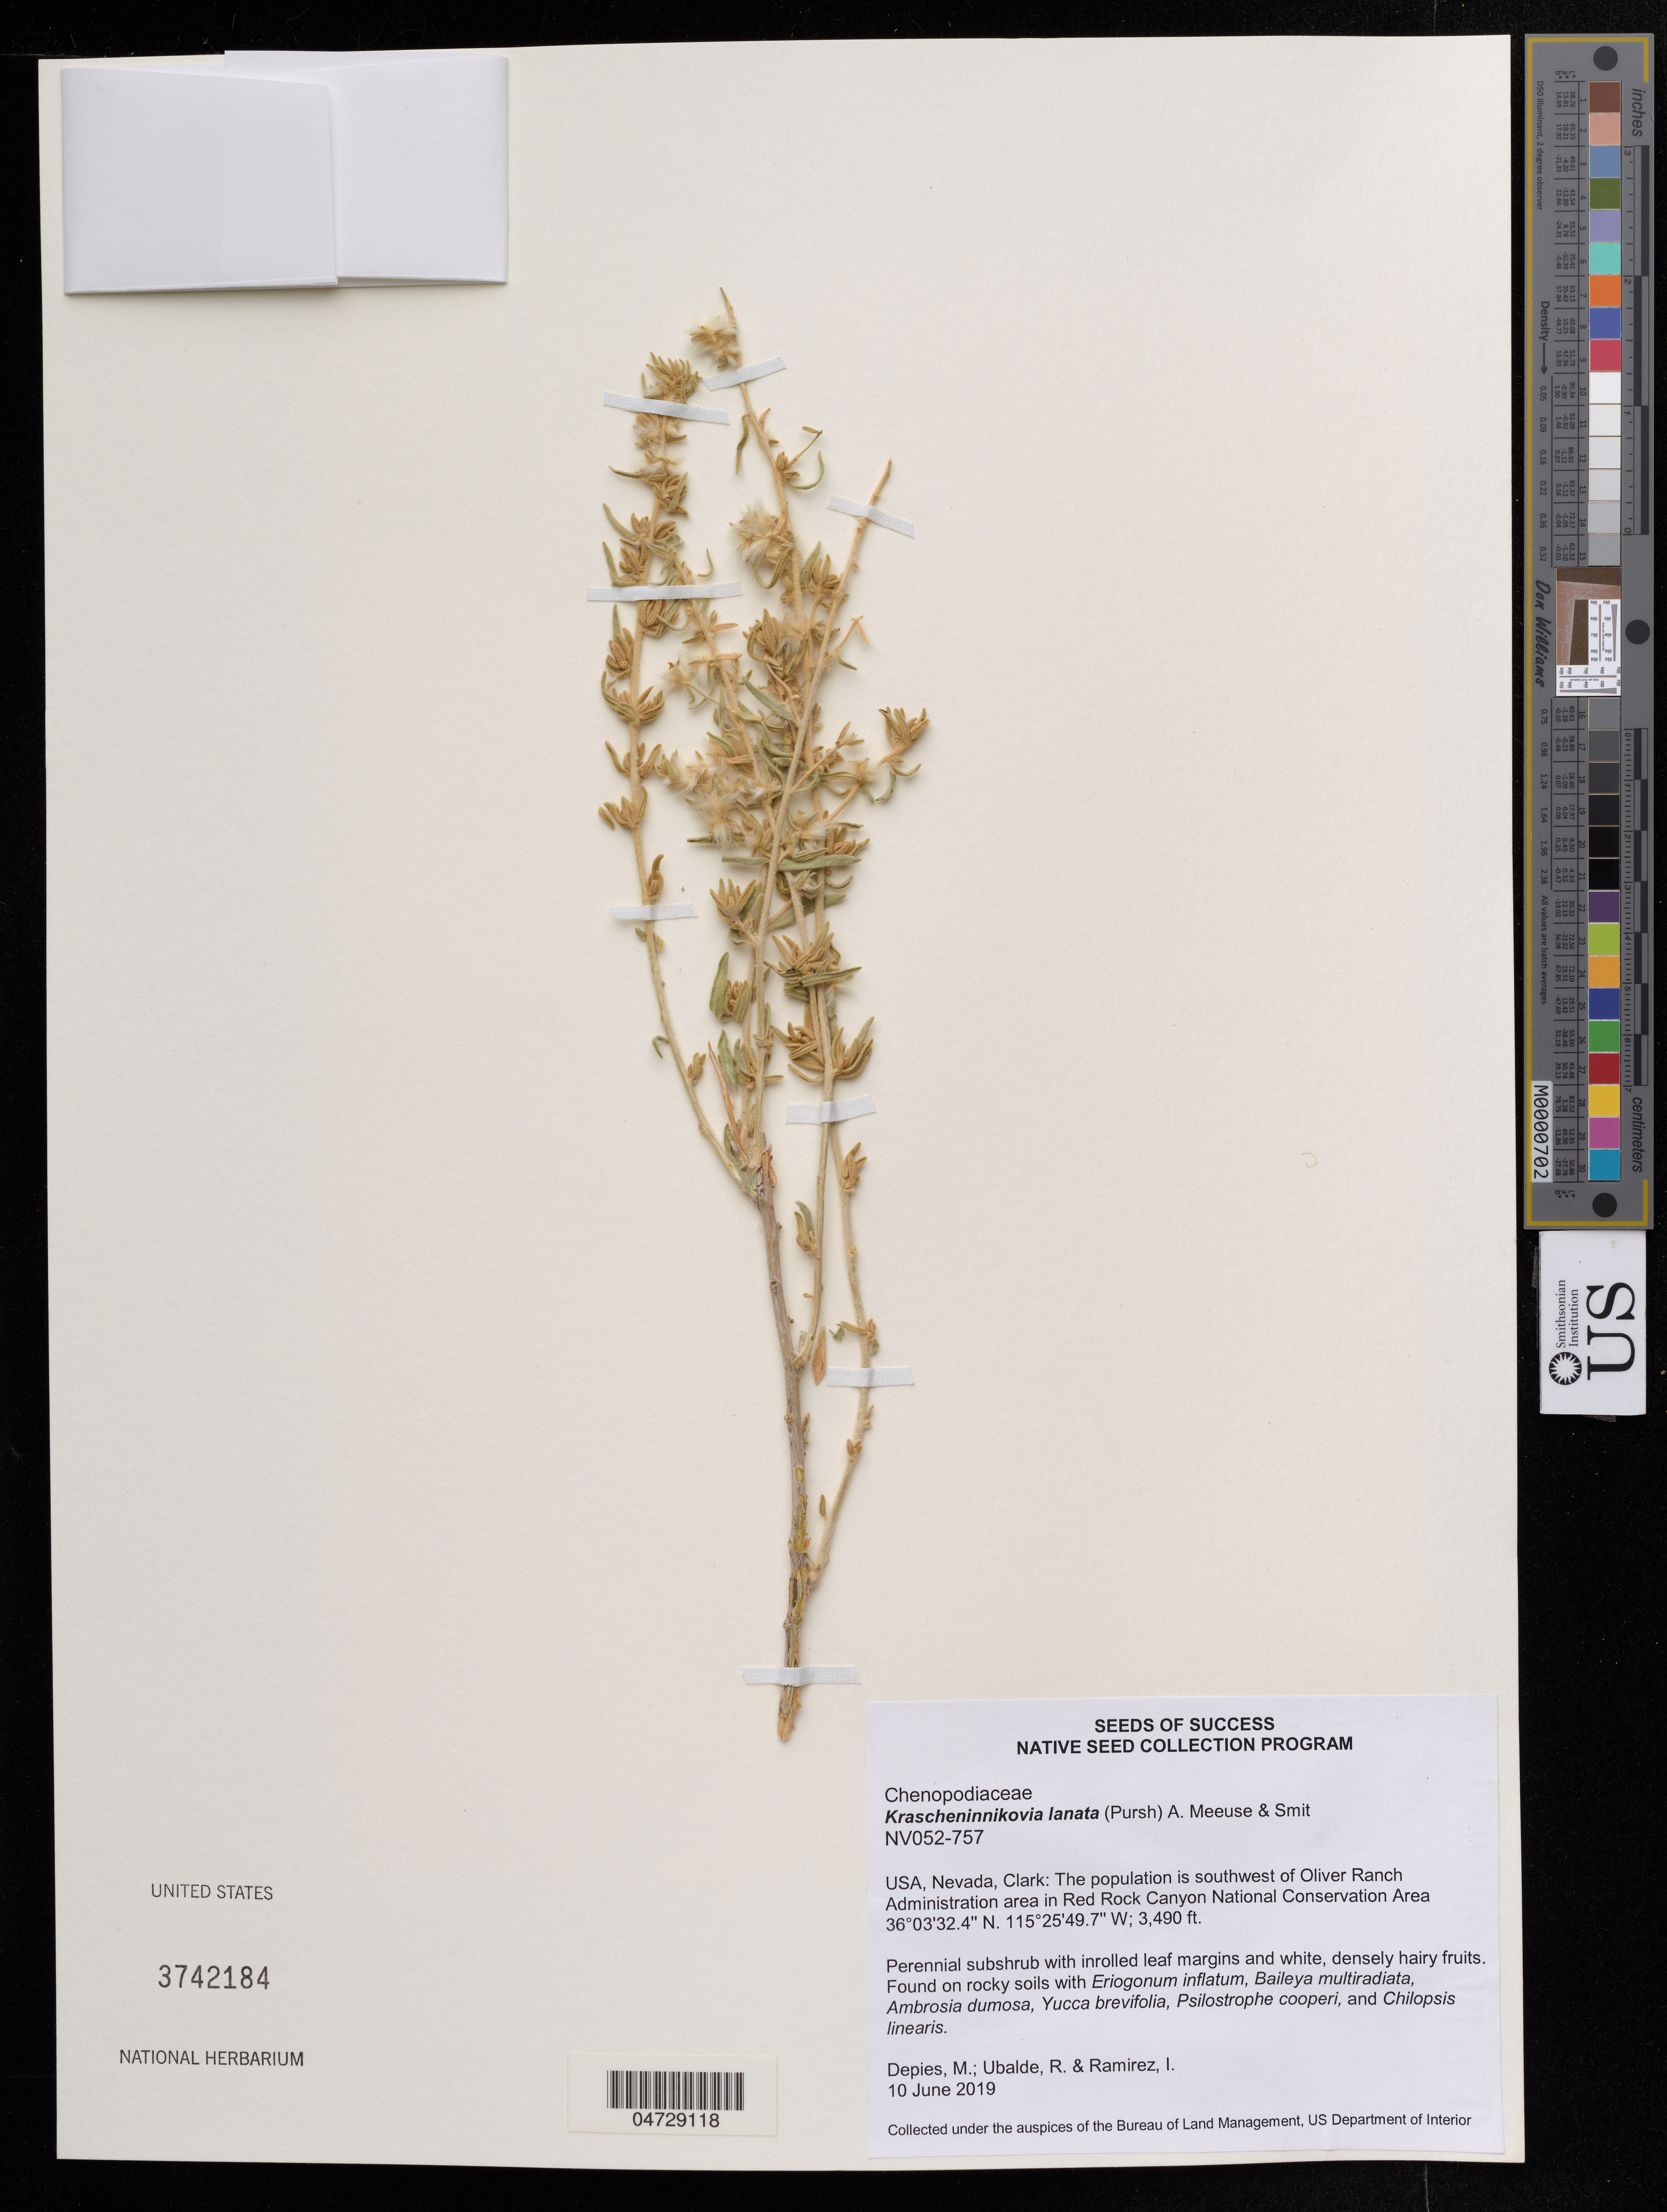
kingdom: Plantae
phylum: Tracheophyta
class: Magnoliopsida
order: Caryophyllales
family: Amaranthaceae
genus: Krascheninnikovia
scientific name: Krascheninnikovia lanata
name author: (Pursh) A. Meeuse & A.Smit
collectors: M. Depies & R. Ubalde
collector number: NV052-757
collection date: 2019-06-10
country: United States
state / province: Nevada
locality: Clark: The population is southwest of Oliver Ranch Administration area in Red Rock Canyon National Conservation Area.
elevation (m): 1064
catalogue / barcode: US 3742184